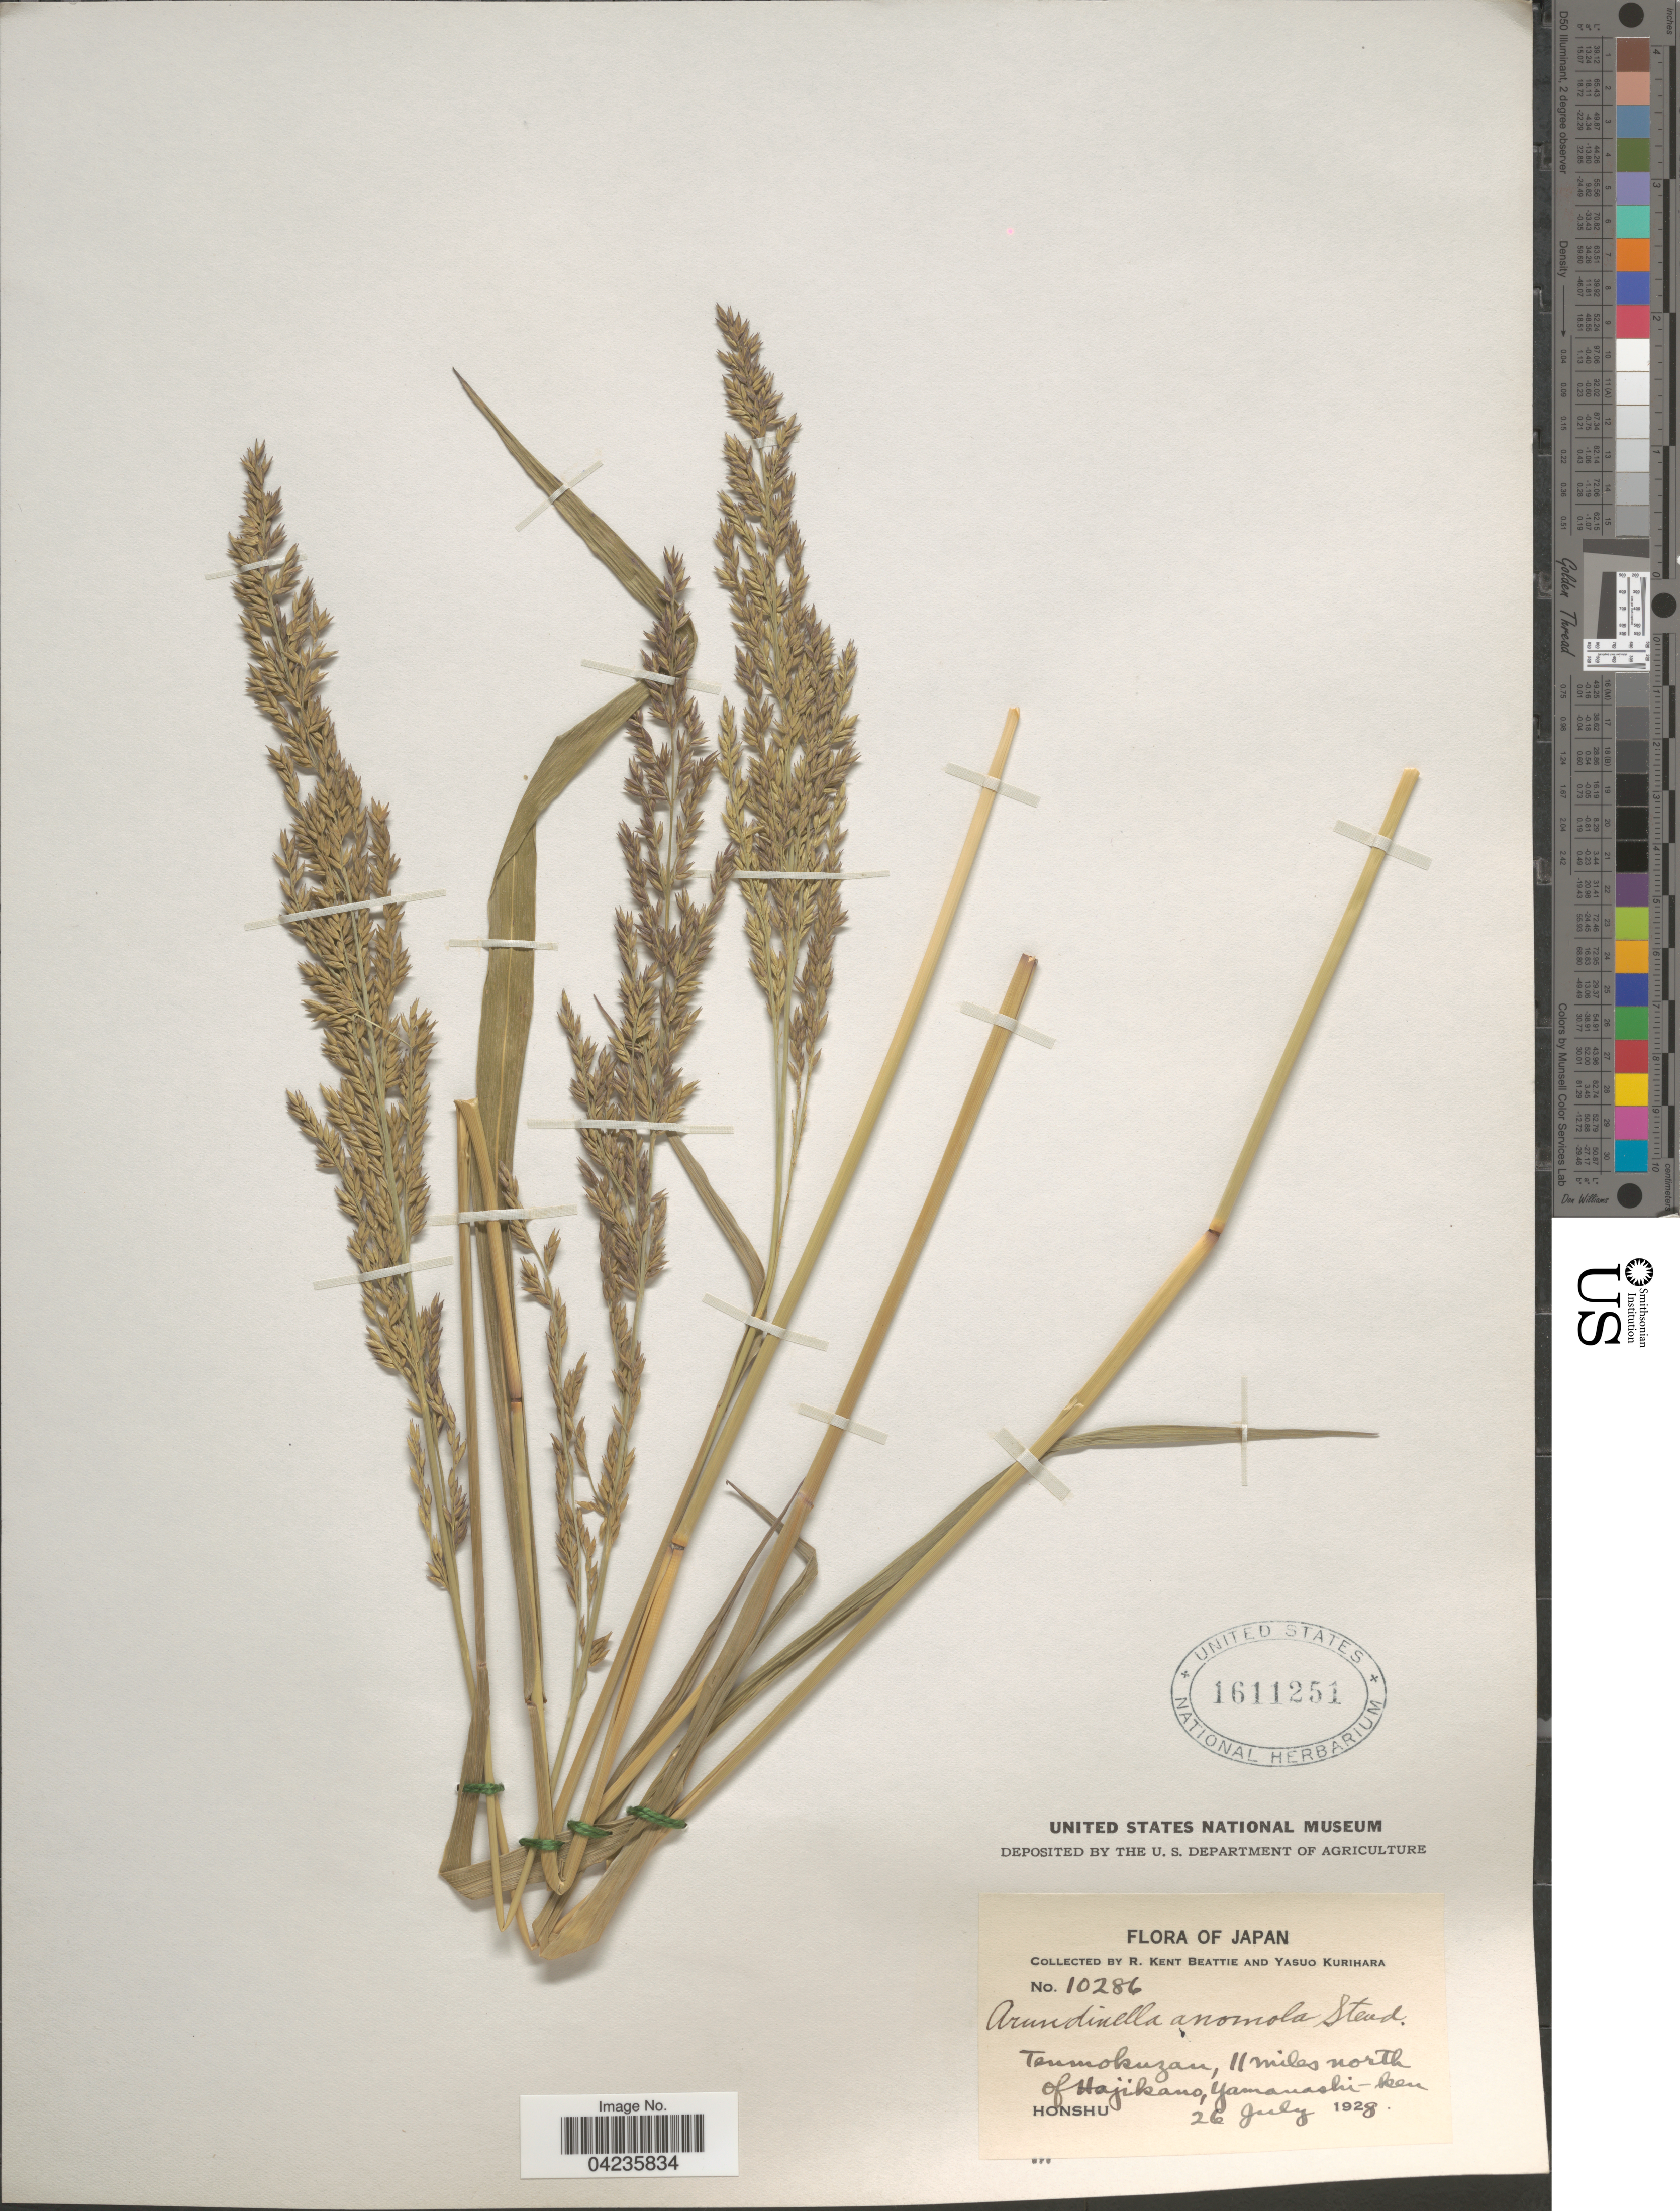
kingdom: Plantae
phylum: Tracheophyta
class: Liliopsida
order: Poales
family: Poaceae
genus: Arundinella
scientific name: Arundinella hirta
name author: (Thunb.) Tanaka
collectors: R. K. Beattie & Y. Kurihara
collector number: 10286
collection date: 1928-07-26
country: Japan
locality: Tenmokuzan, 11 miles north of Hajikano, Yamanashi-ken. Honshu.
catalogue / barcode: US 1611251